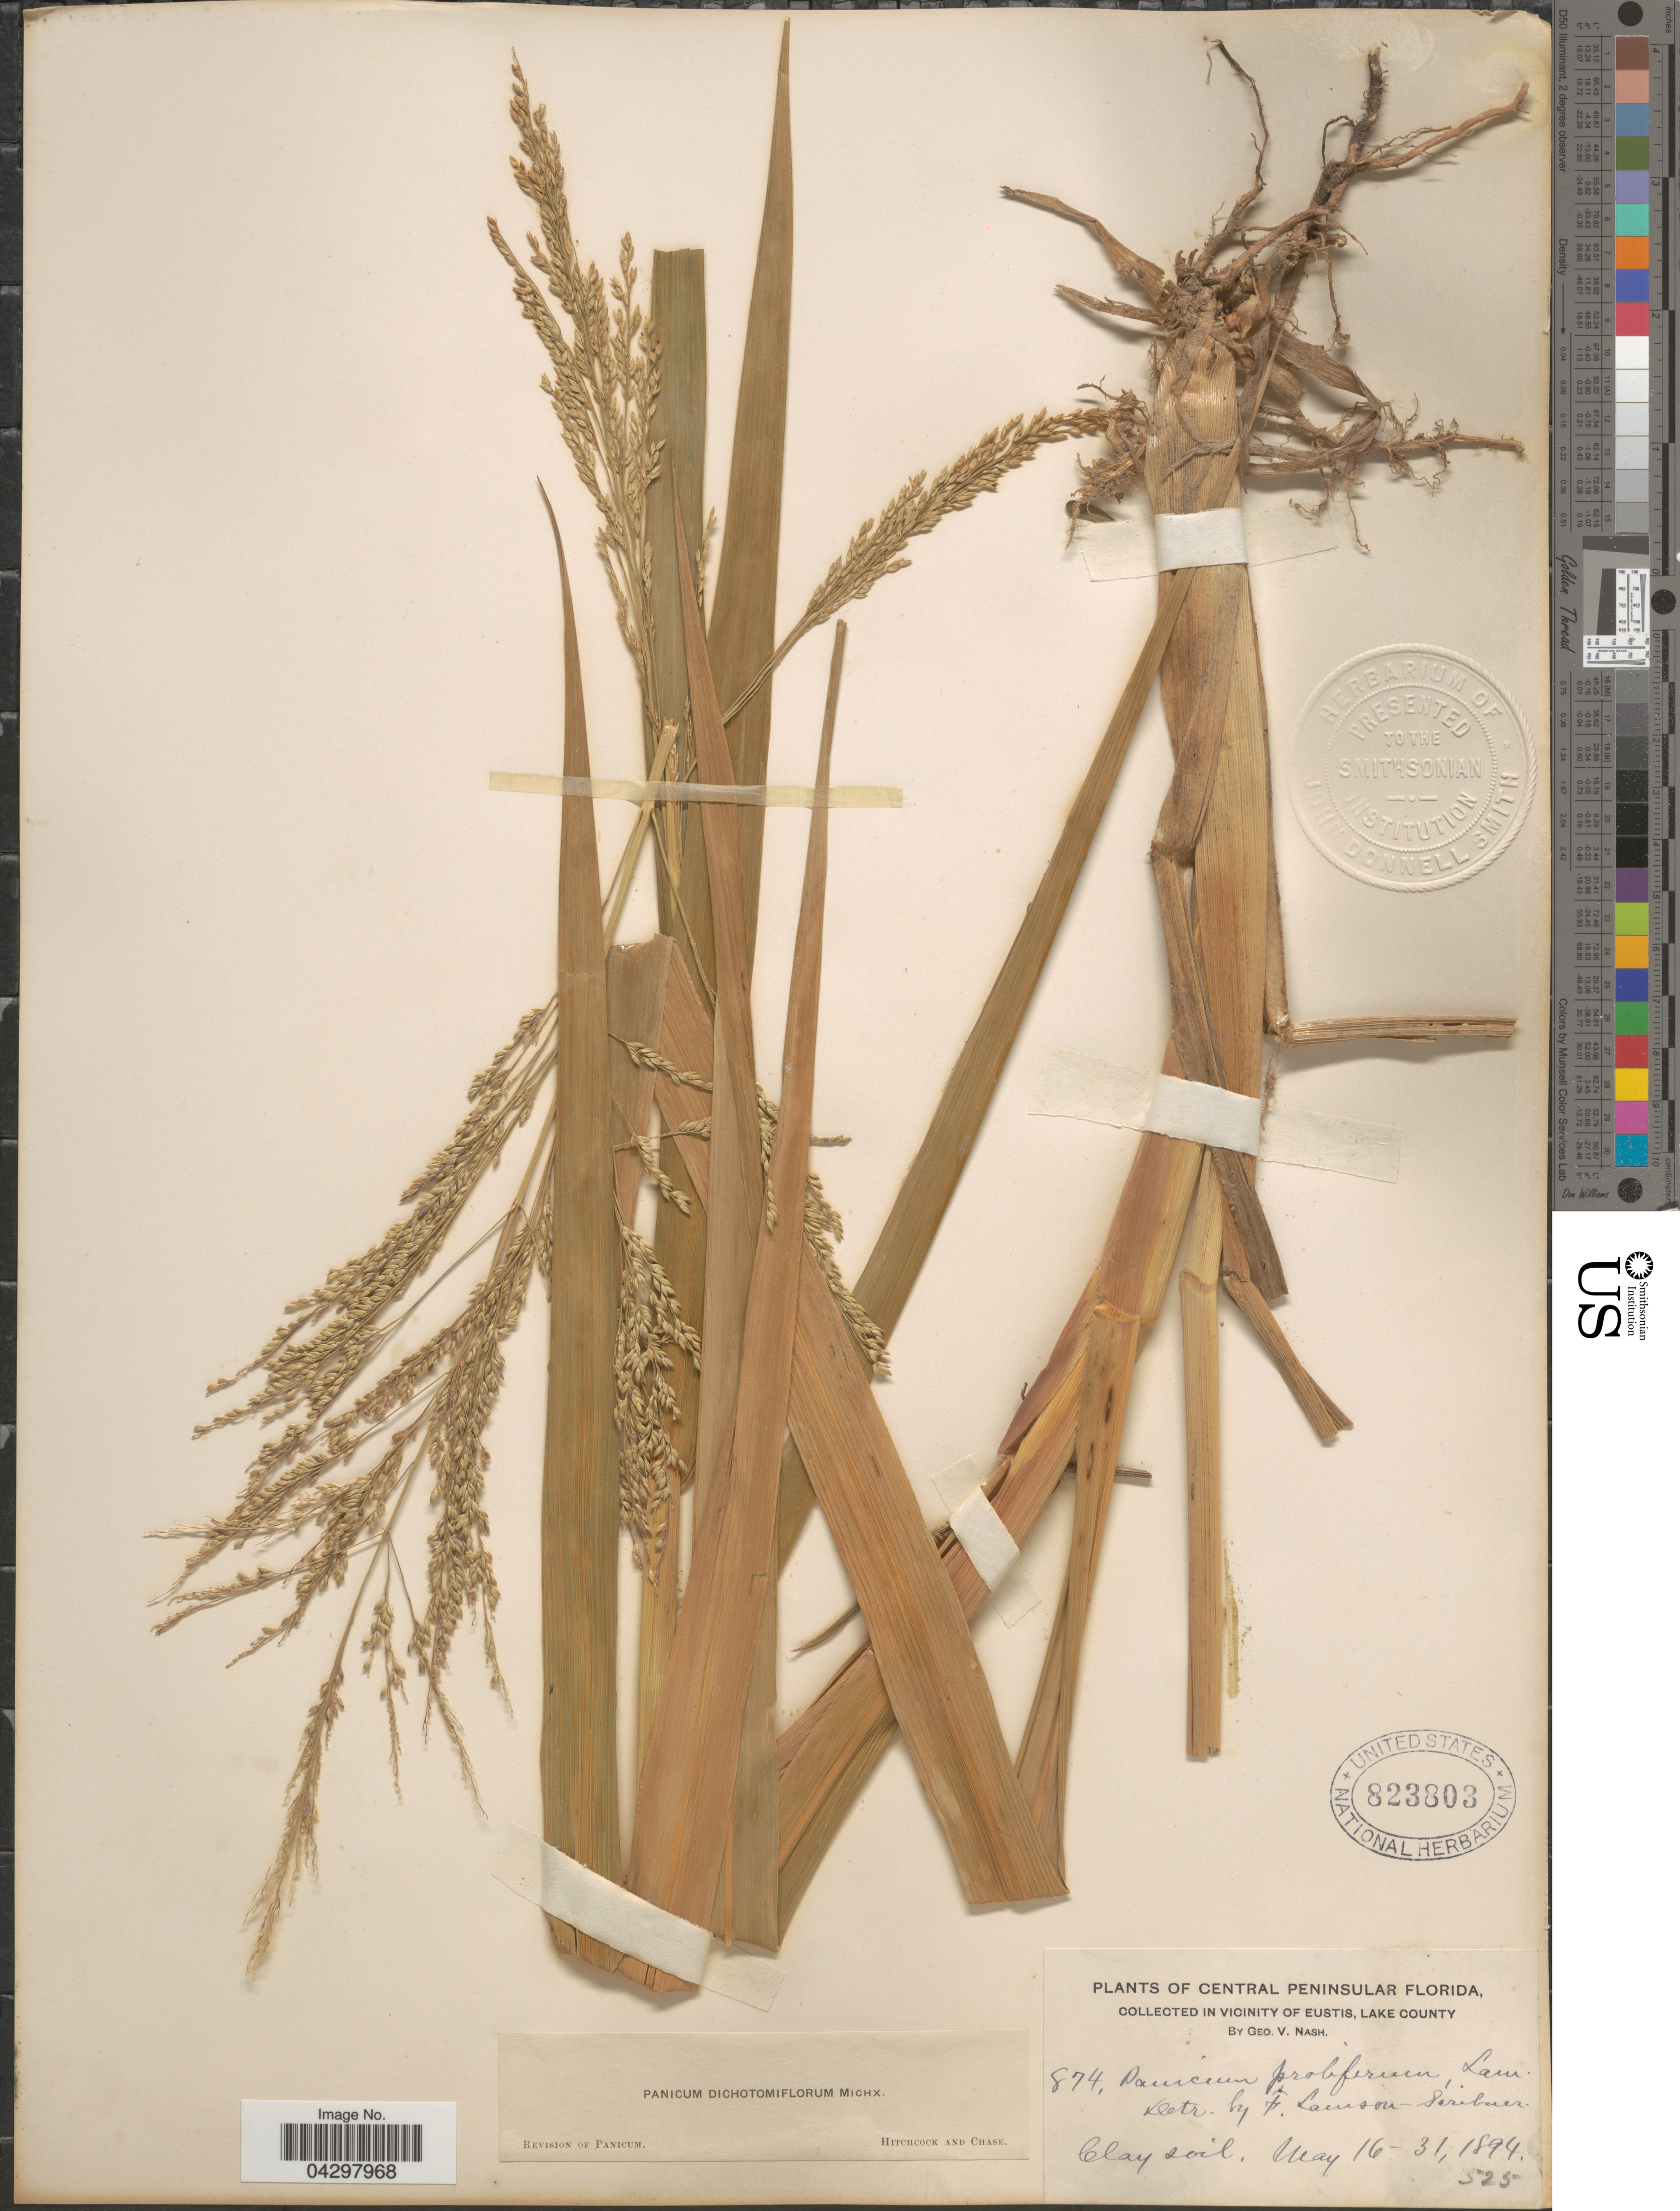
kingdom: Plantae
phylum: Tracheophyta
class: Liliopsida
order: Poales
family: Poaceae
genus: Panicum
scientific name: Panicum dichotomiflorum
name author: Michx.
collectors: G. V. Nash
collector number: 874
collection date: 1894-05-16/1894-05-31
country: United States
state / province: Florida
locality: Central Peninsular Florida. In Vicinity of Eustis, Lake County.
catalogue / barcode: US 823803